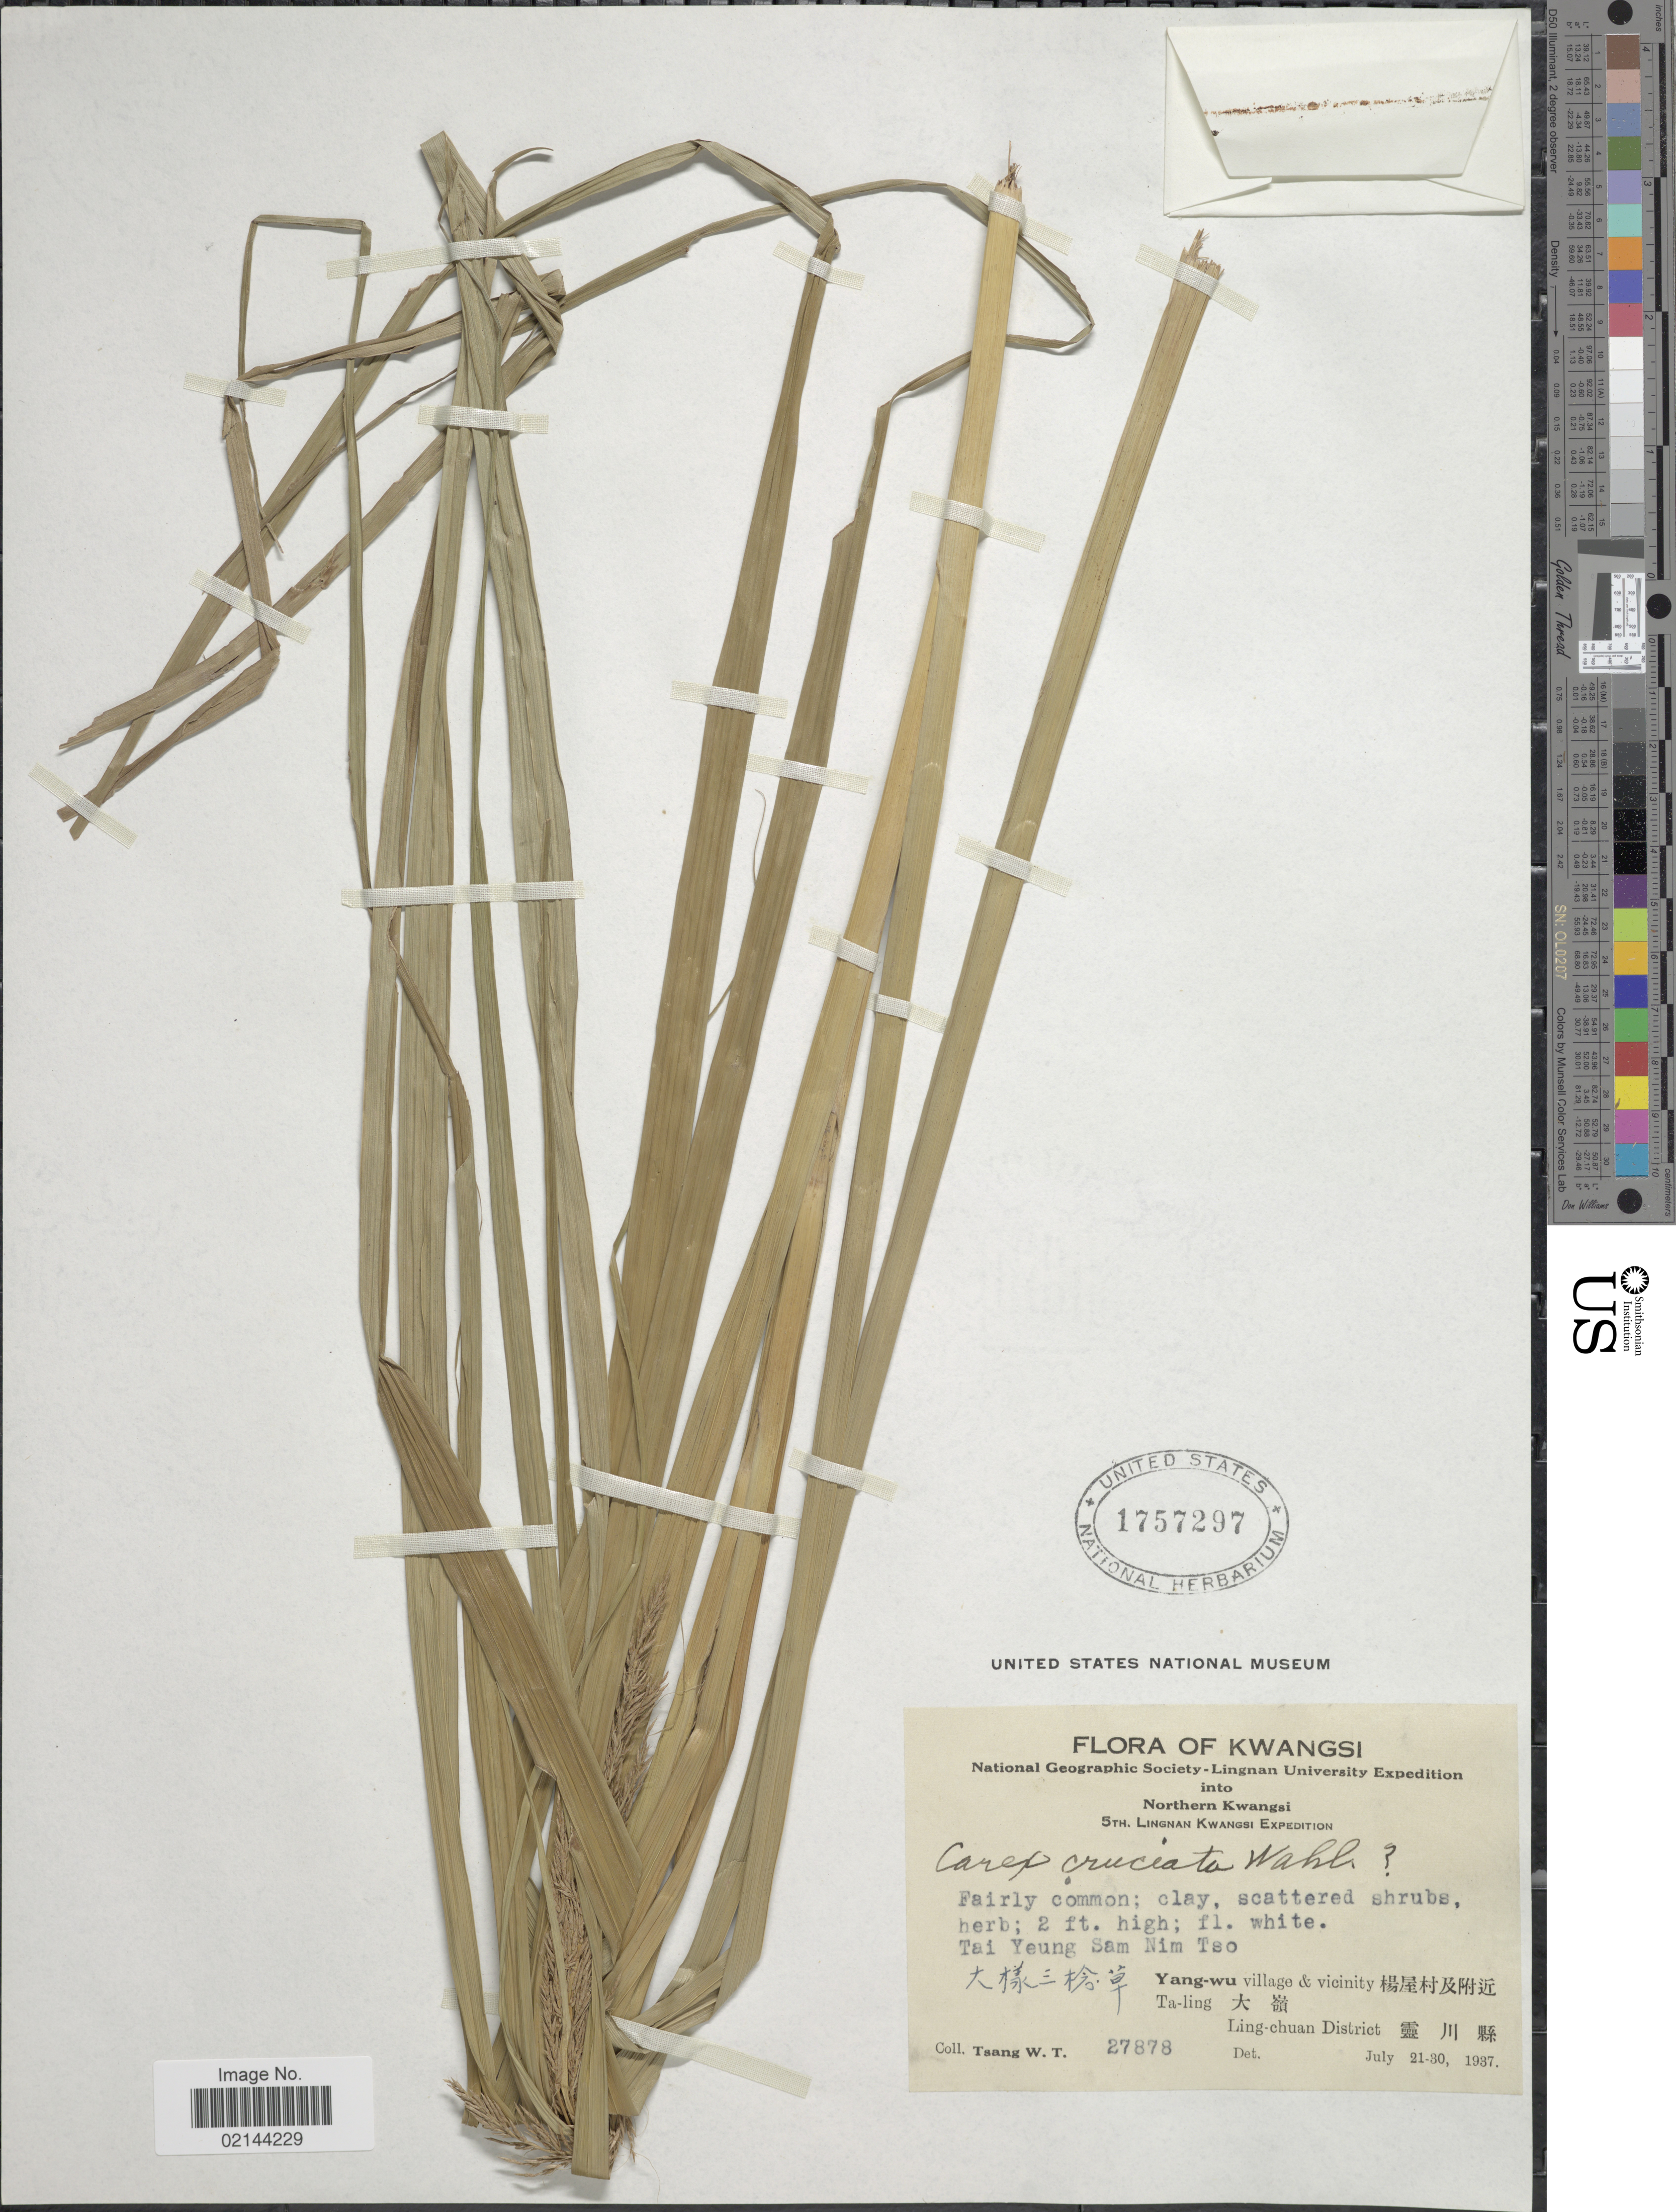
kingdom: Plantae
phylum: Tracheophyta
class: Liliopsida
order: Poales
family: Cyperaceae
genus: Carex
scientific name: Carex cruciata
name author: Wahlenb.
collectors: W. T. Tsang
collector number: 27878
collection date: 1937-07-21/1937-07-30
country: China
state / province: Guangxi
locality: Kwangsi, Yang-wu village & vicinity, Ta-ling, Ling-chuan District, Tai Yeung Sam Nim Tso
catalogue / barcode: US 1757297